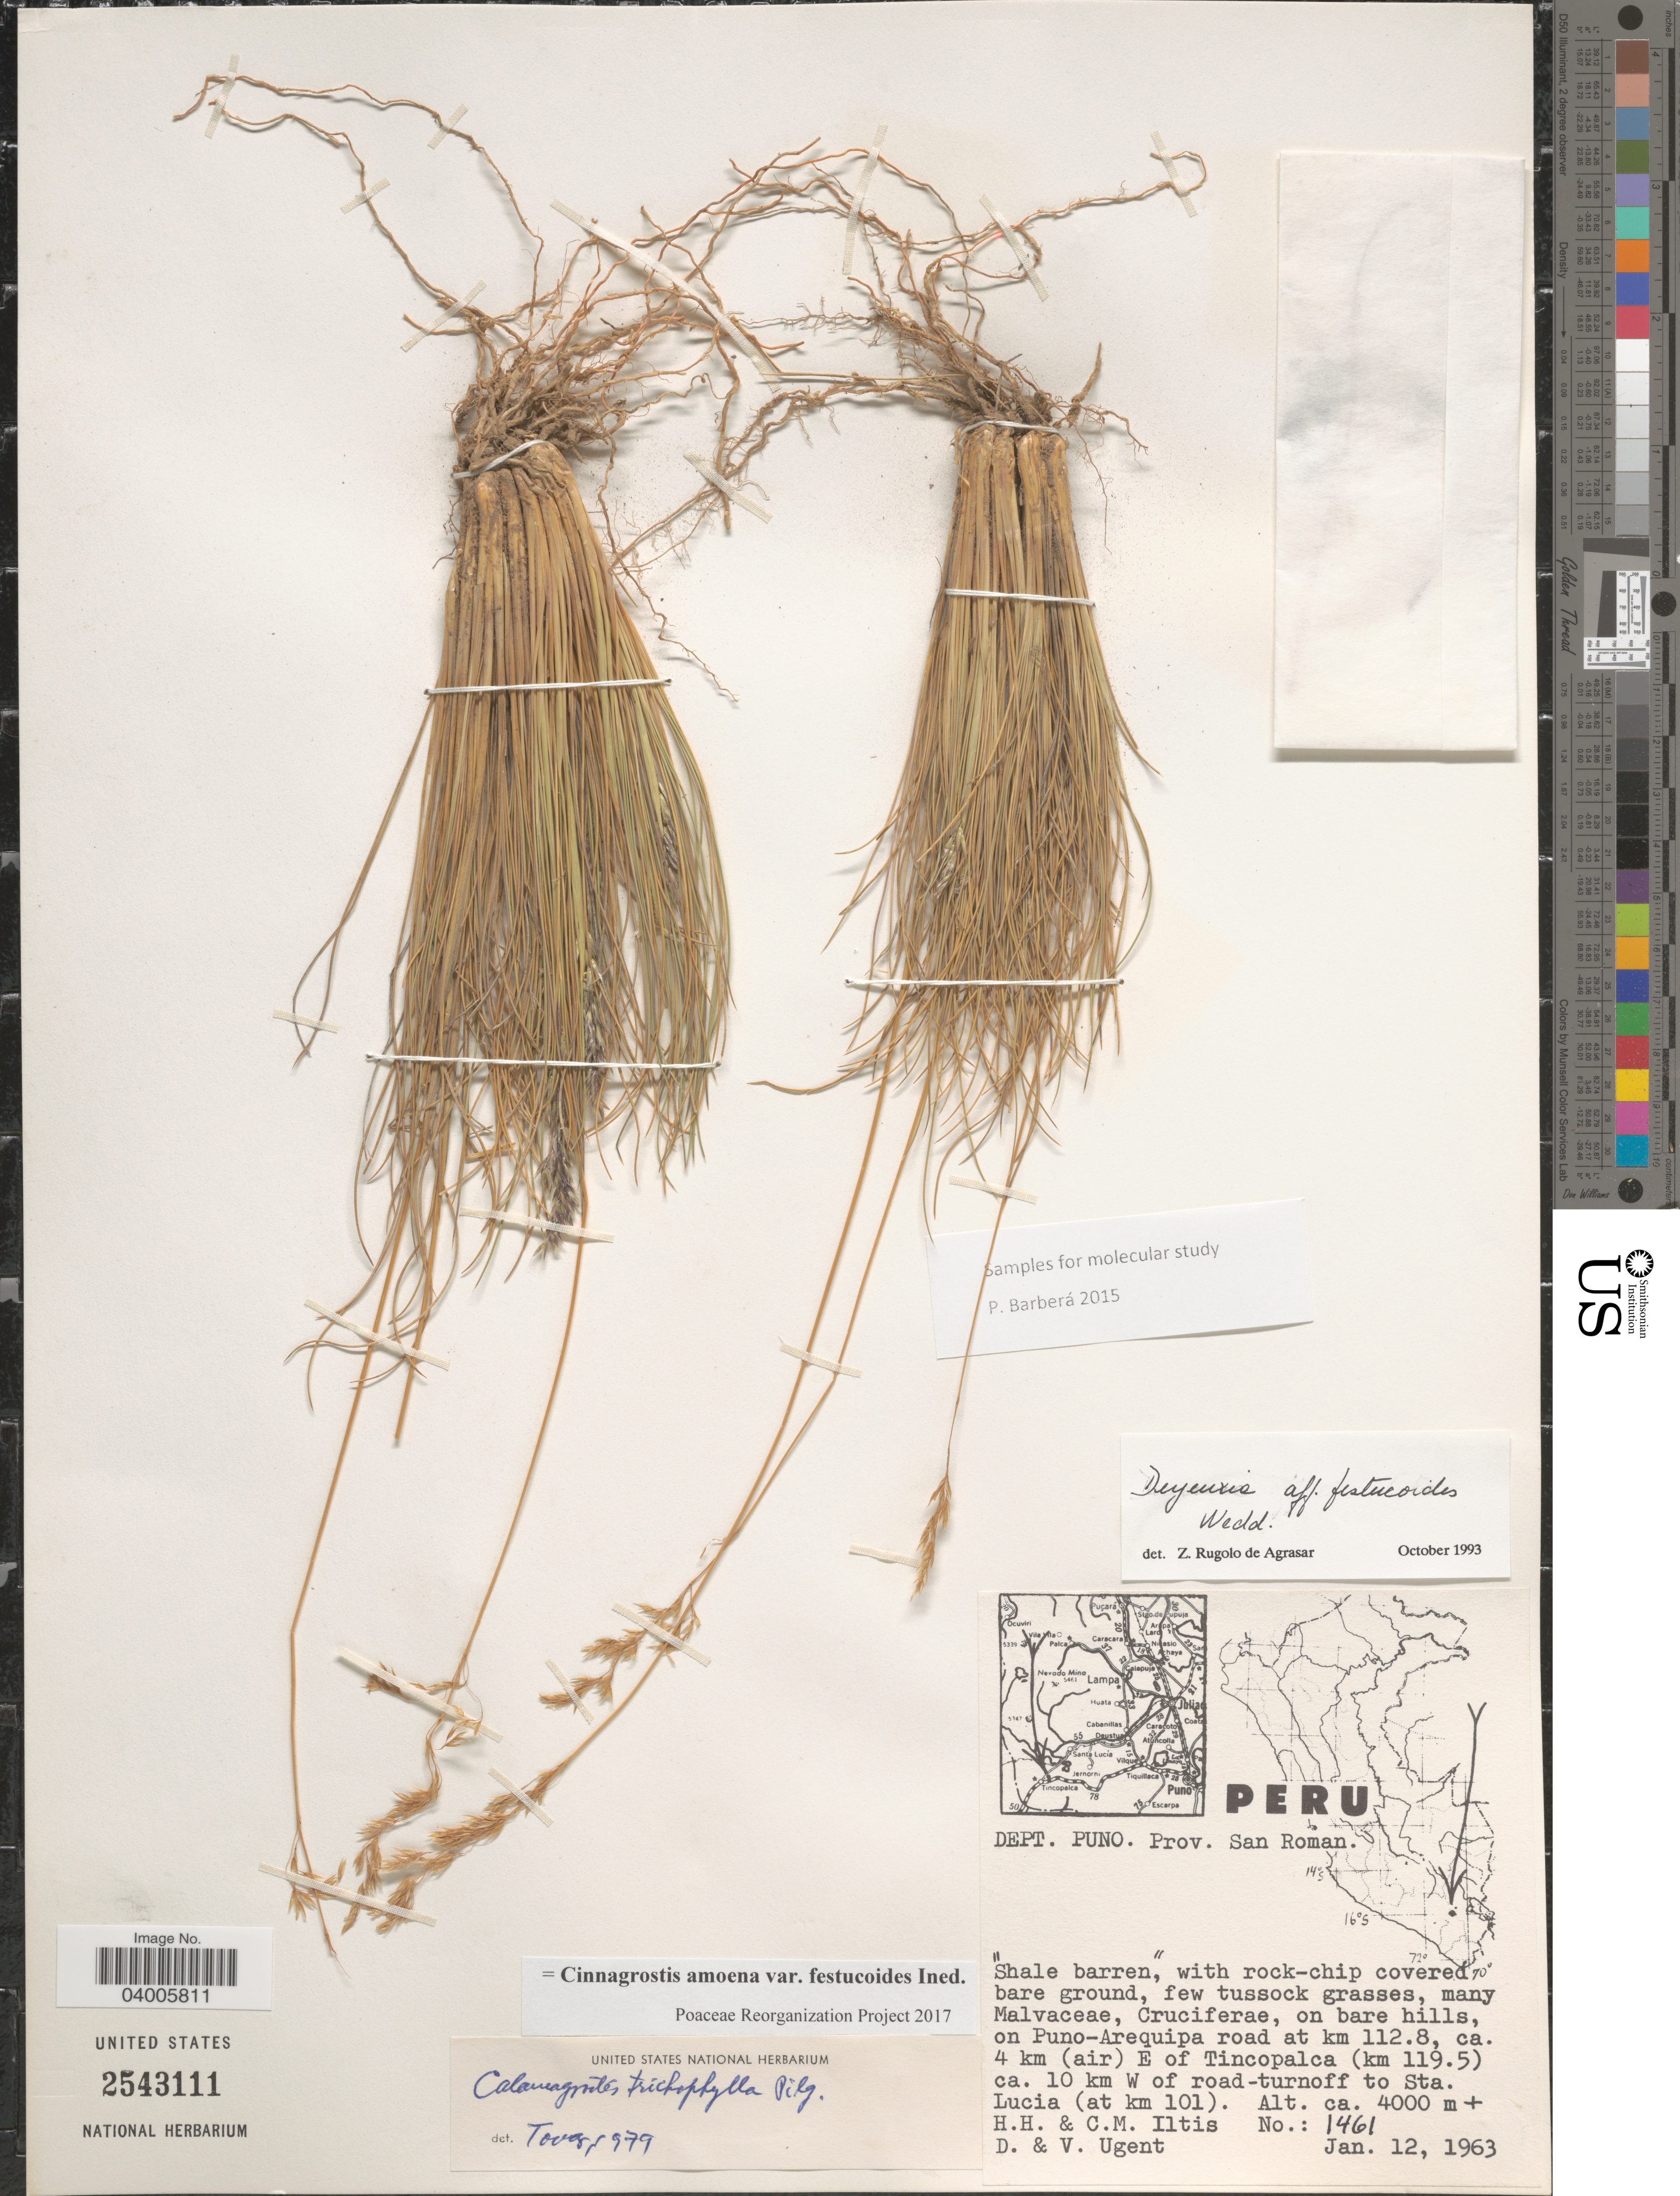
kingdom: Plantae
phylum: Tracheophyta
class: Liliopsida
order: Poales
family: Poaceae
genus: Cinnagrostis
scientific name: Cinnagrostis filifolia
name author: (Wedd.) P.M. Peterson et al.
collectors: H. H. Iltis, C. M Iltis, D. Ugent & V. Ugent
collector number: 1461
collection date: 1963-01-12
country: Peru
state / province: Puno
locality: Dept. Puno. Prov. San Roman. On bare hills, on Puno-Arequipa road at km 112.8, ca. 4 km (air) E of Tincopalca (km 119.5) ca. 10 km W of road-turnoff to Sta. Lucia (at km 101).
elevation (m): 4000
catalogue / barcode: US 2543111